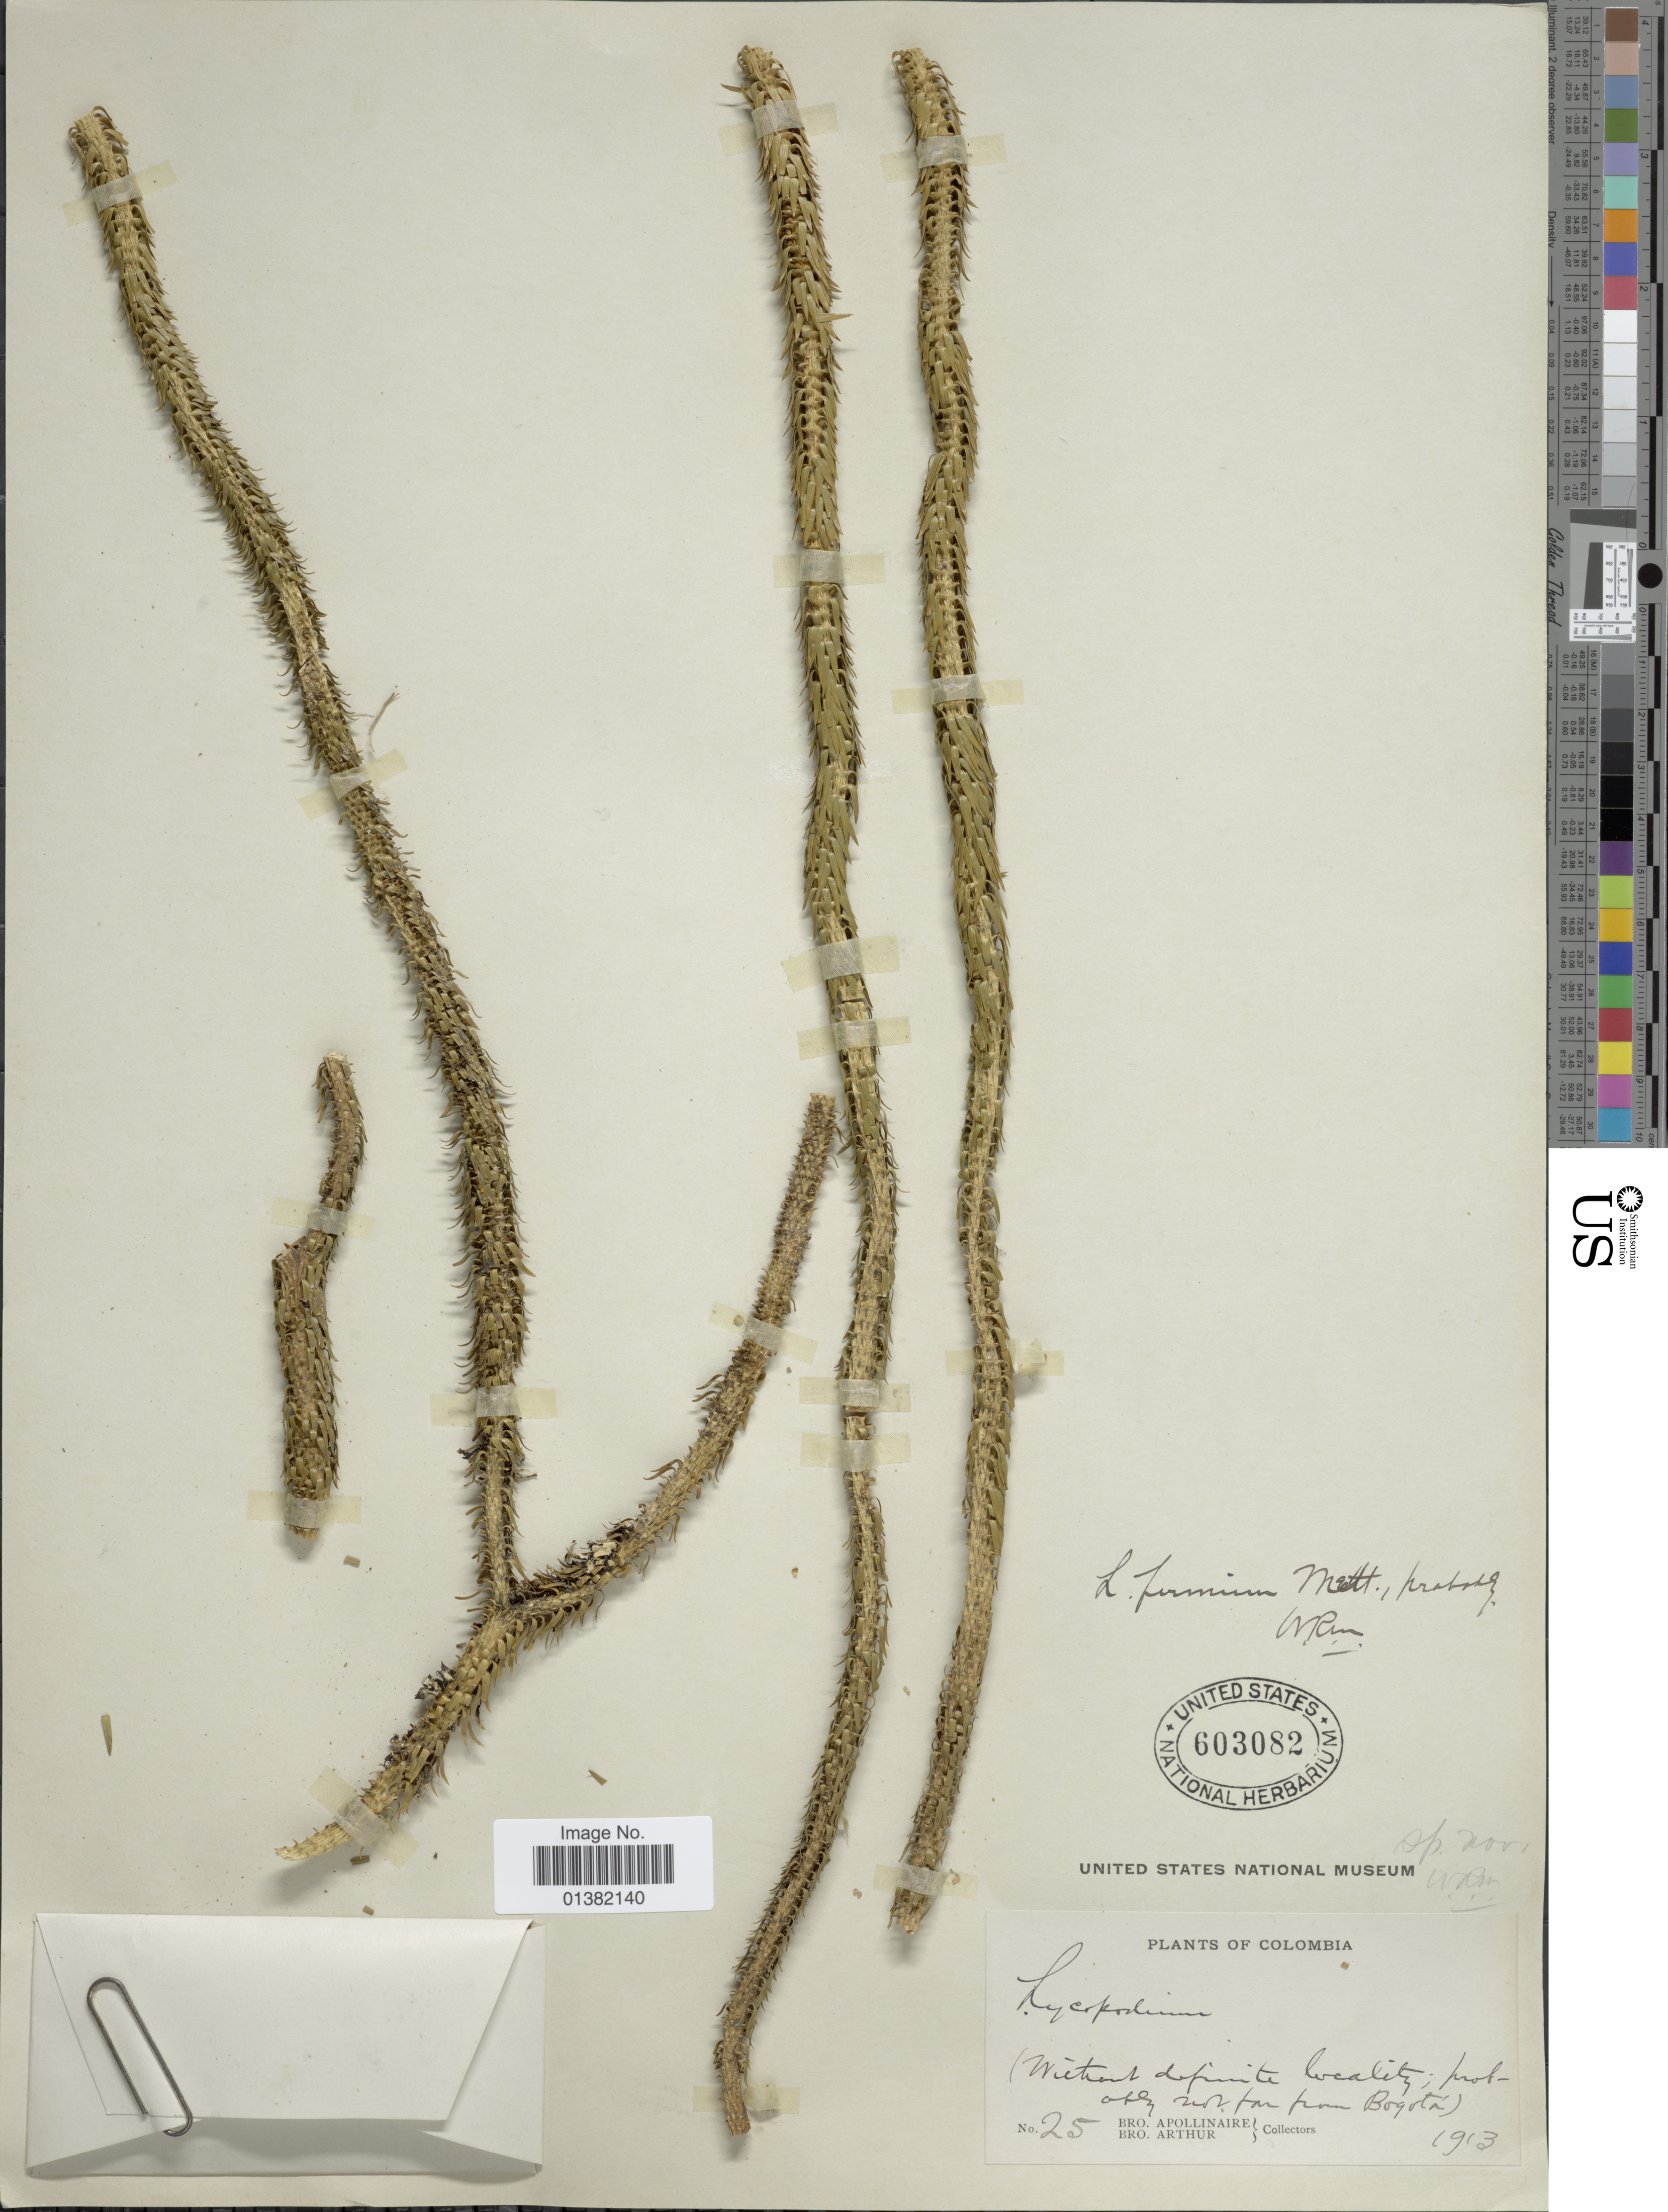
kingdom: Plantae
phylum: Tracheophyta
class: Lycopodiopsida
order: Lycopodiales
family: Lycopodiaceae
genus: Phlegmariurus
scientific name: Phlegmariurus firmus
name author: (Mett.) B. Øllg.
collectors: Bro. Apollinaire & Bro. Arthur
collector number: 25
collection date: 1913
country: Colombia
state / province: Bogota D.C.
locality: Without definite locality; probably not from Bogota.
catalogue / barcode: US 603082